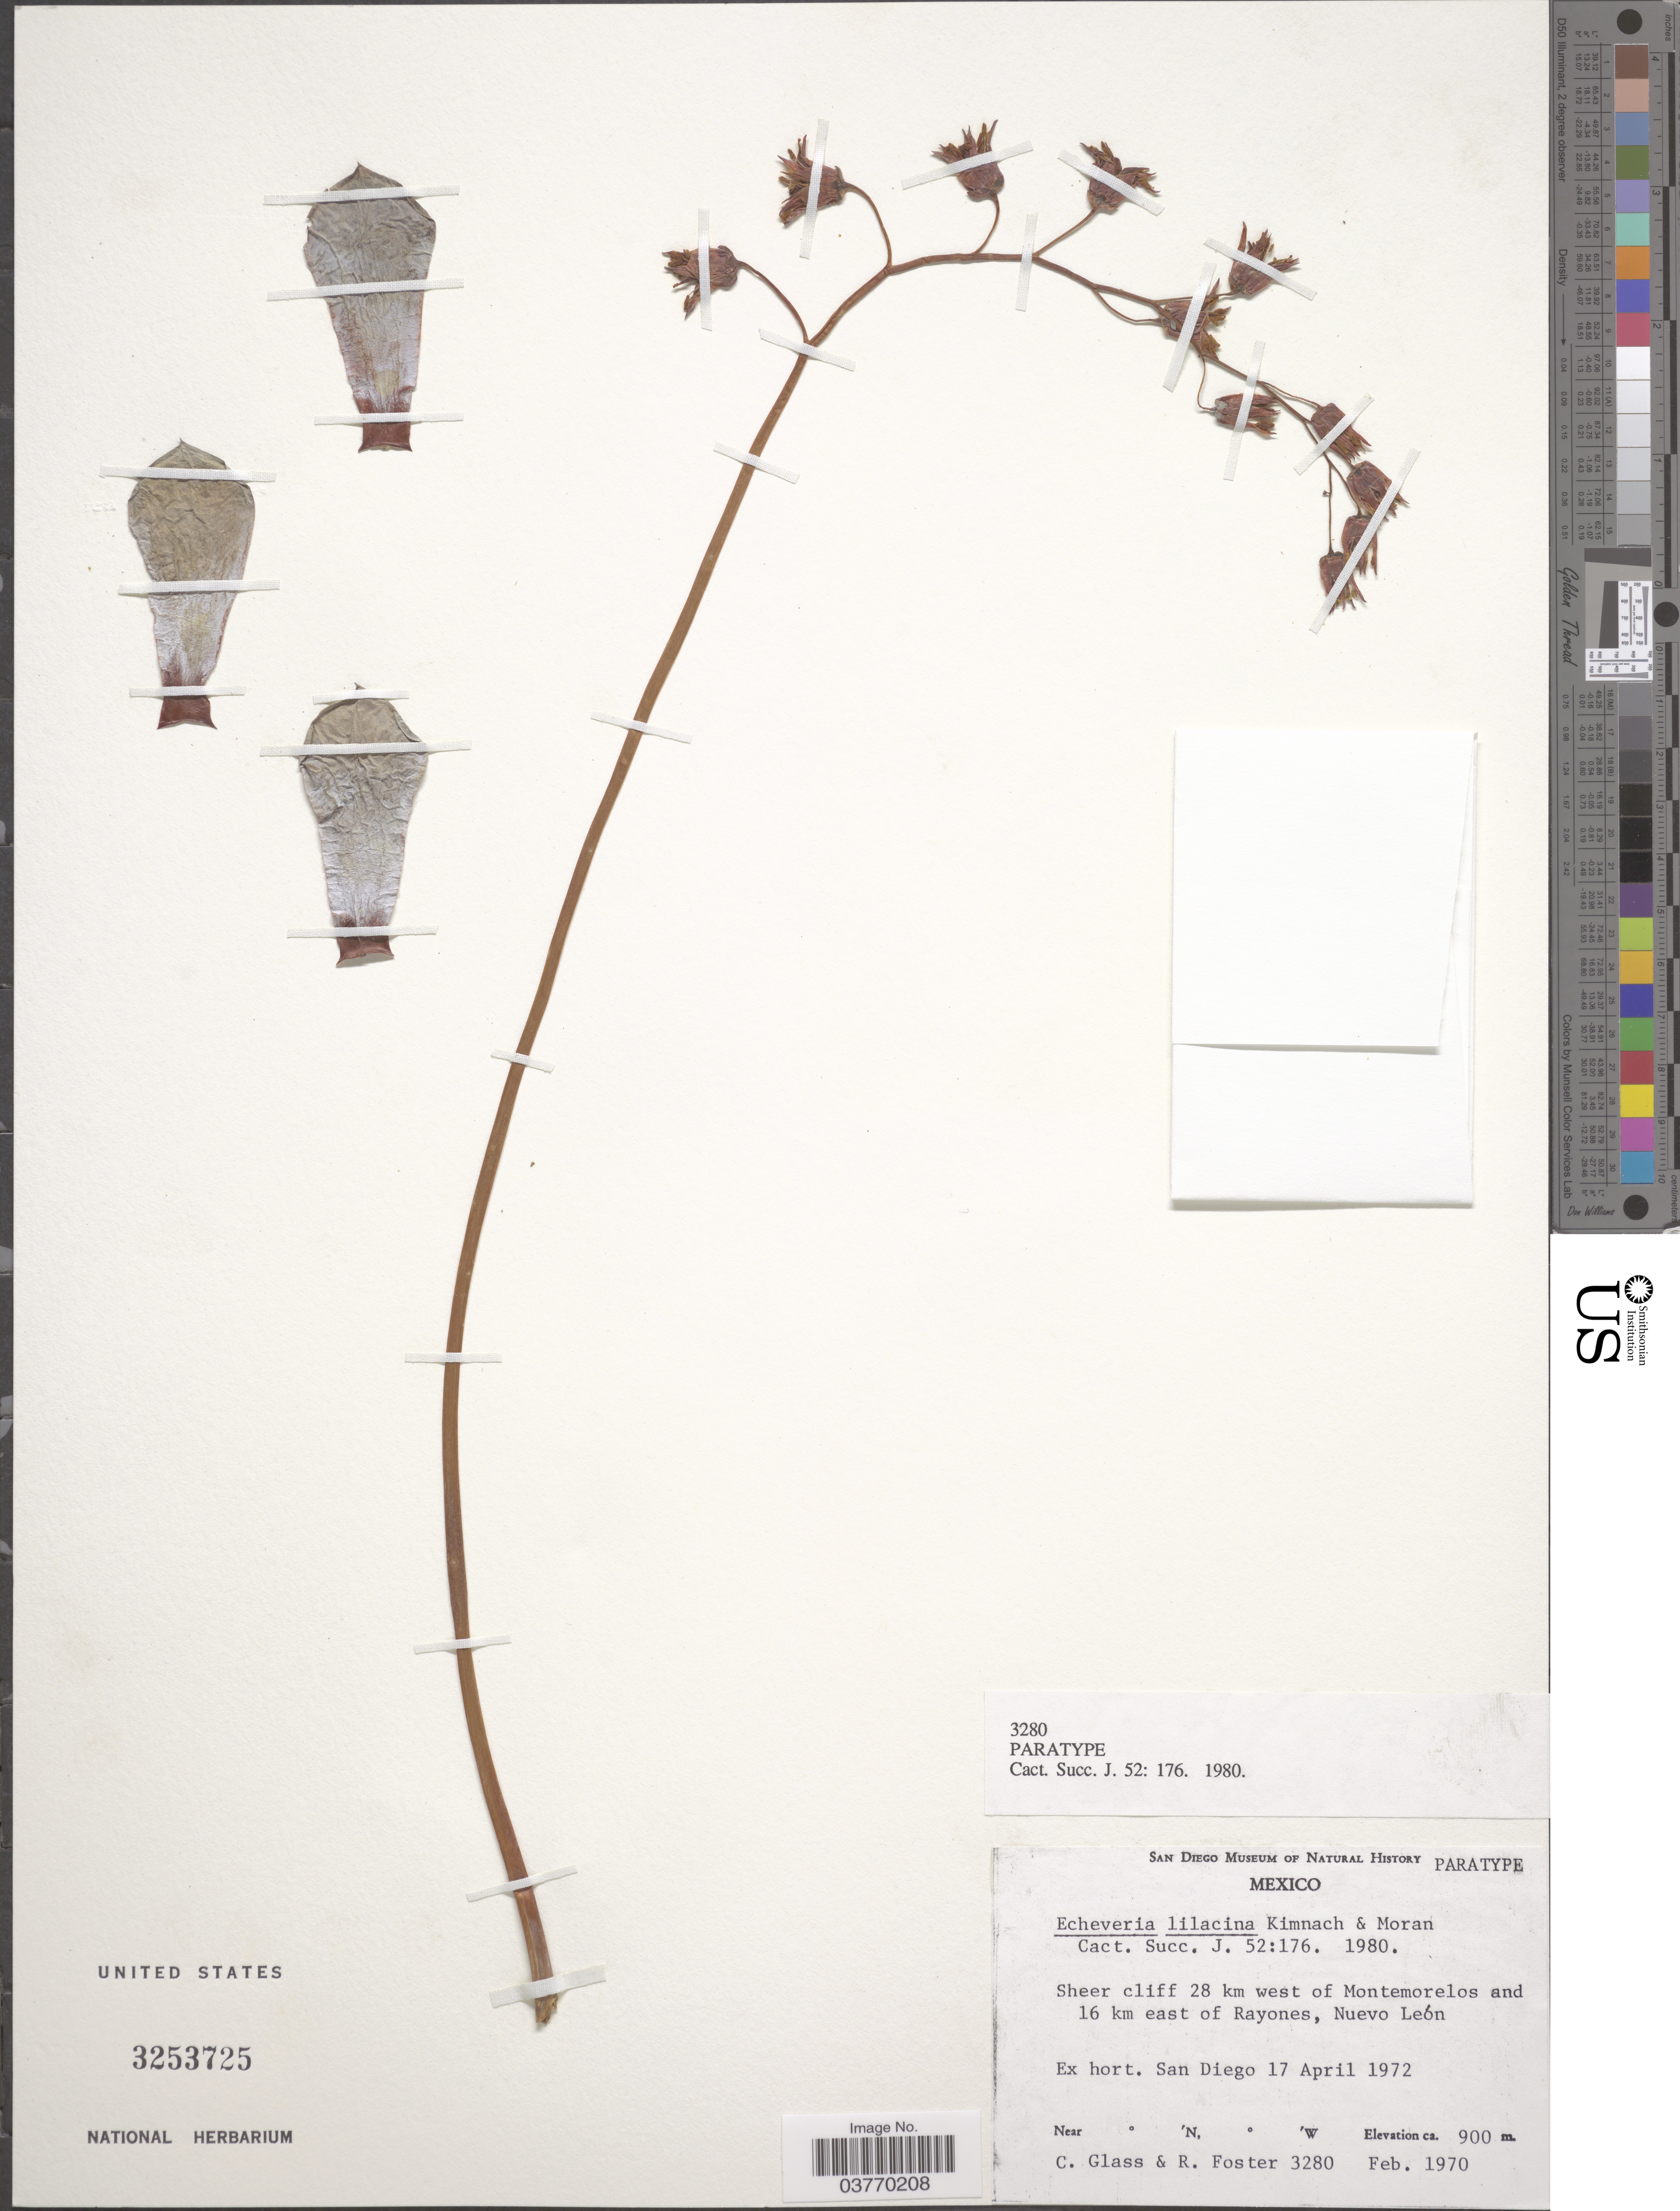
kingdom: Plantae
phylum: Tracheophyta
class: Magnoliopsida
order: Saxifragales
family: Crassulaceae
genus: Echeveria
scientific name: Echeveria lilacina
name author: Kimnach & Moran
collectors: C. Glass & R. Foster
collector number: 3280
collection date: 1972-04-17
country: United States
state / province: California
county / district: San Diego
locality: Ex hort. San Diego.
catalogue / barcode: US 3253725